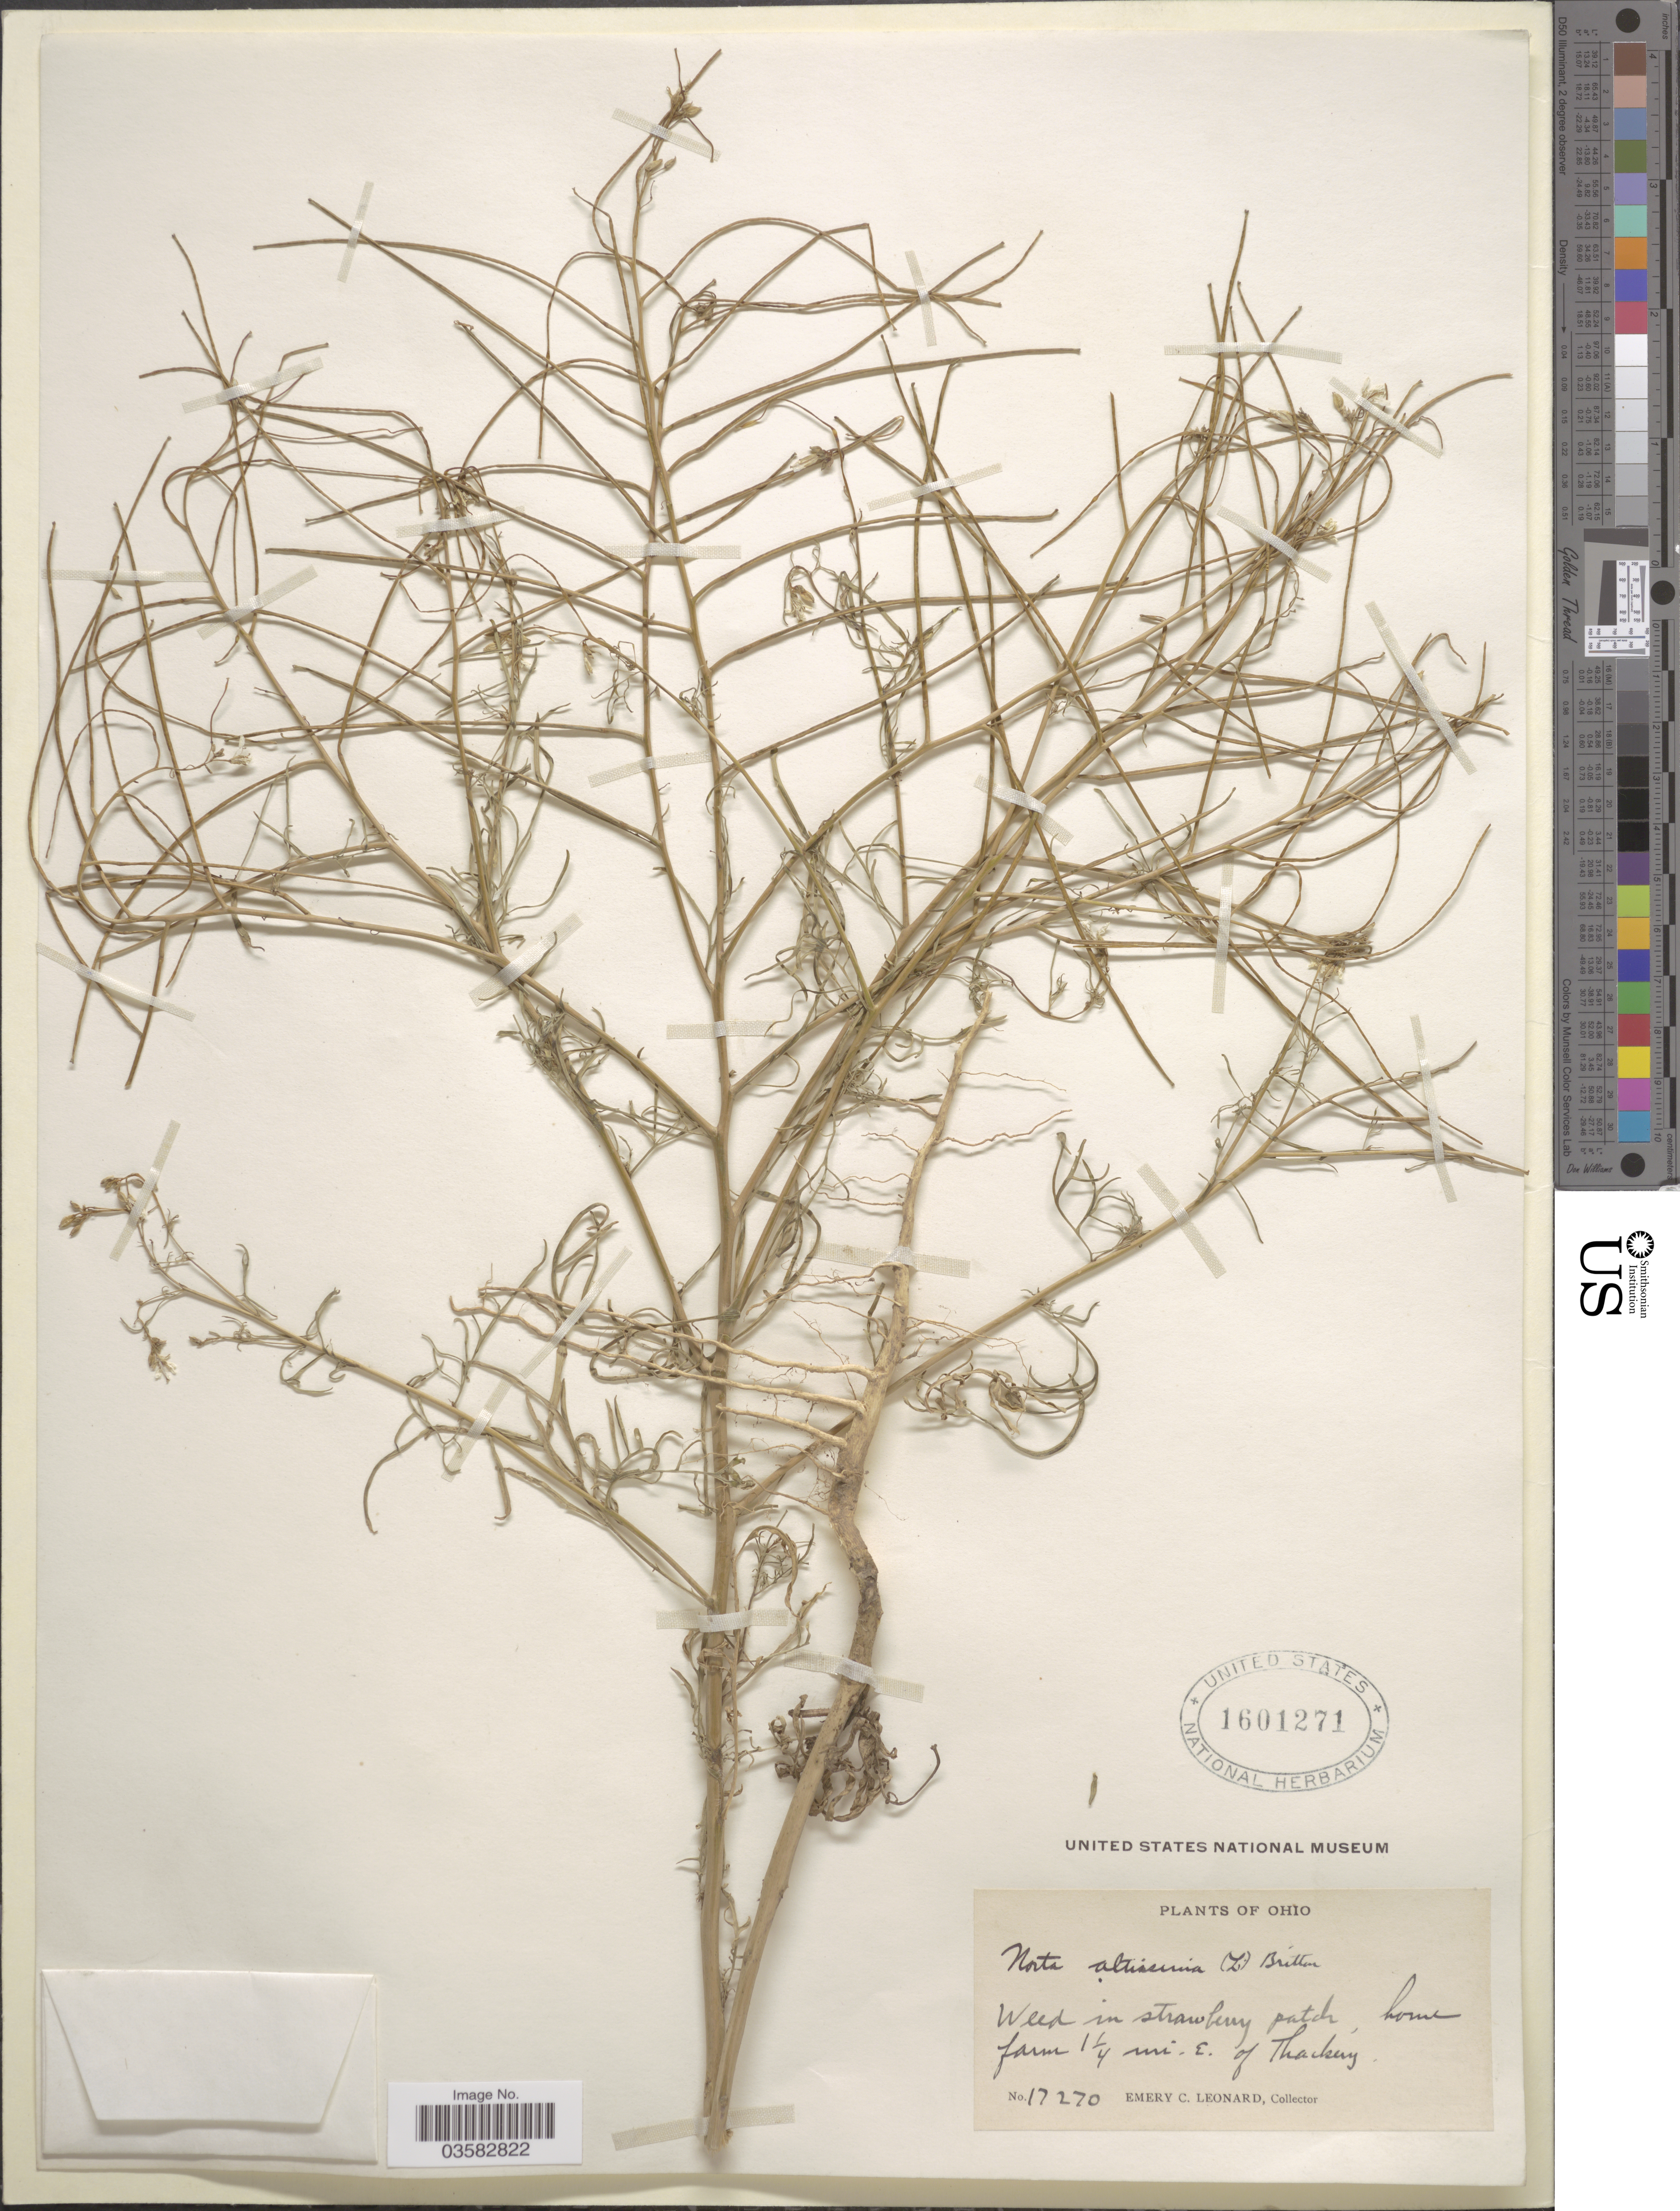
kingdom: Plantae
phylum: Tracheophyta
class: Magnoliopsida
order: Brassicales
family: Brassicaceae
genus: Sisymbrium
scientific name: Sisymbrium altissimum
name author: L.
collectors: E. C. Leonard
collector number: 17270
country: United States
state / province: Ohio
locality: Home farm 1¼ mi. E. of Thackery.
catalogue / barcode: US 1601271